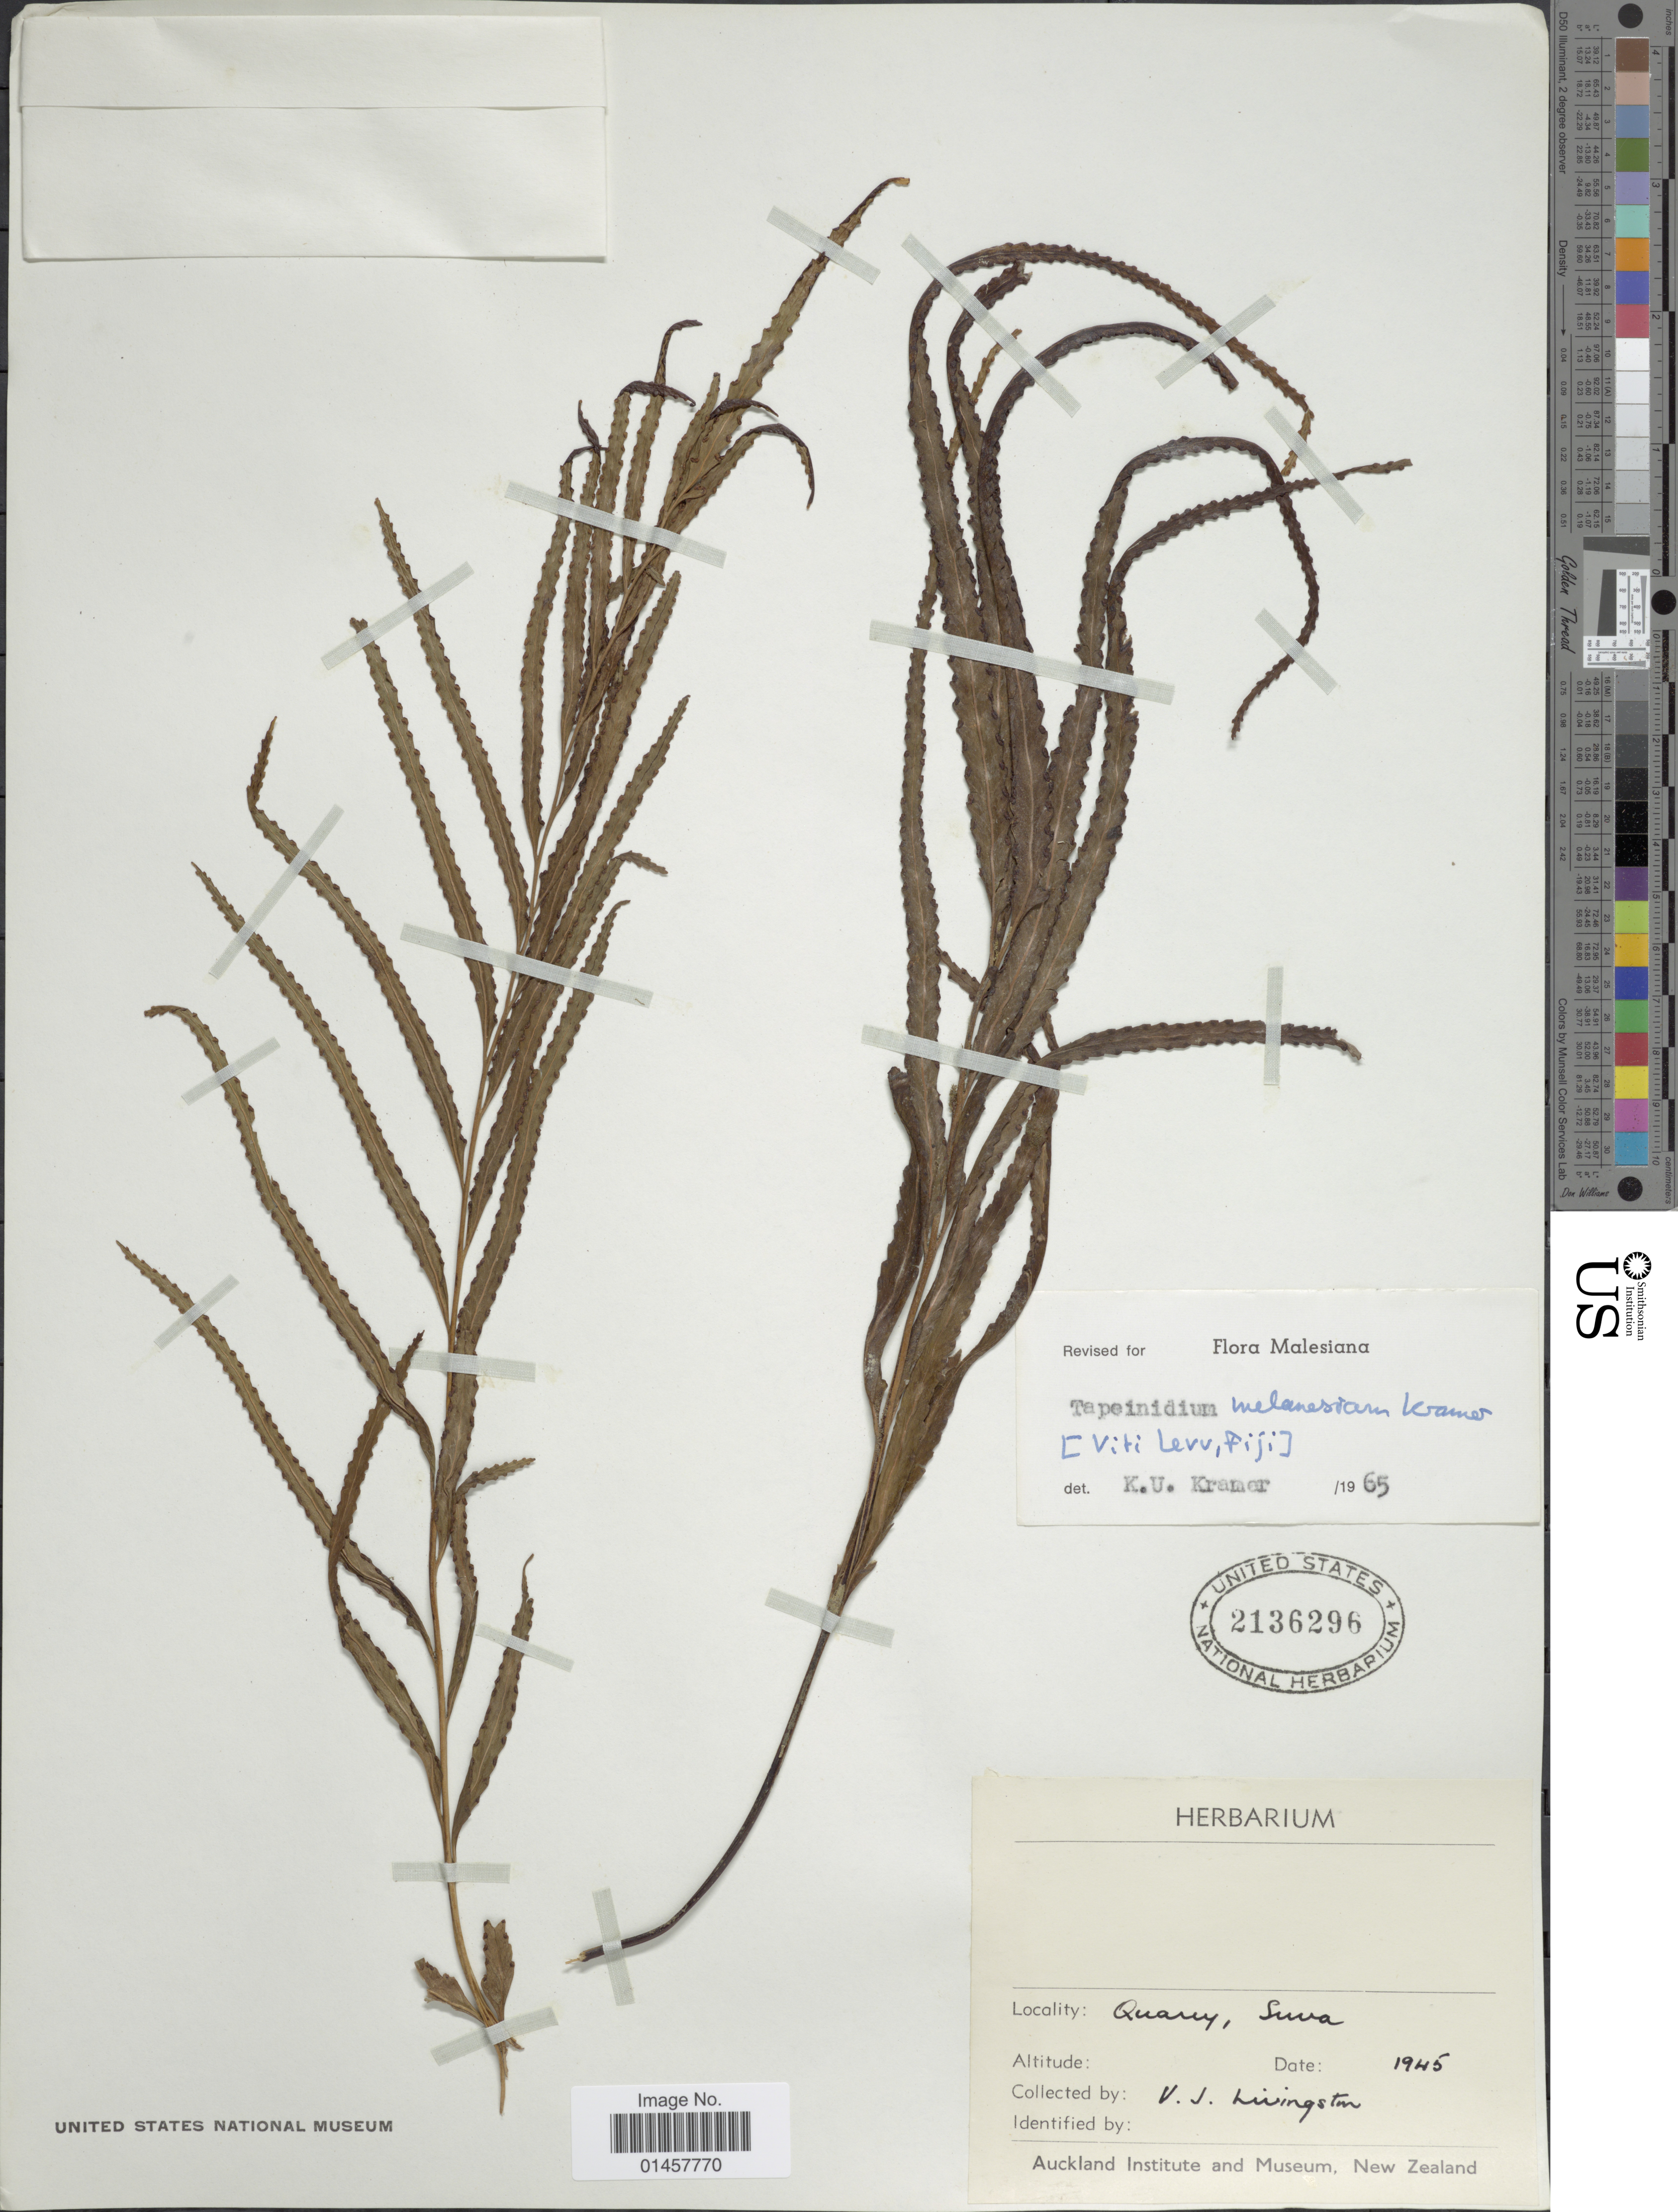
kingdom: Plantae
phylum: Tracheophyta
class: Polypodiopsida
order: Polypodiales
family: Lindsaeaceae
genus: Tapeinidium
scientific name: Tapeinidium melanesicum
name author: K.U. Kramer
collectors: V. Livingston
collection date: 1945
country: Fiji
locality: Quarry, Suva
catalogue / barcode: US 2136296